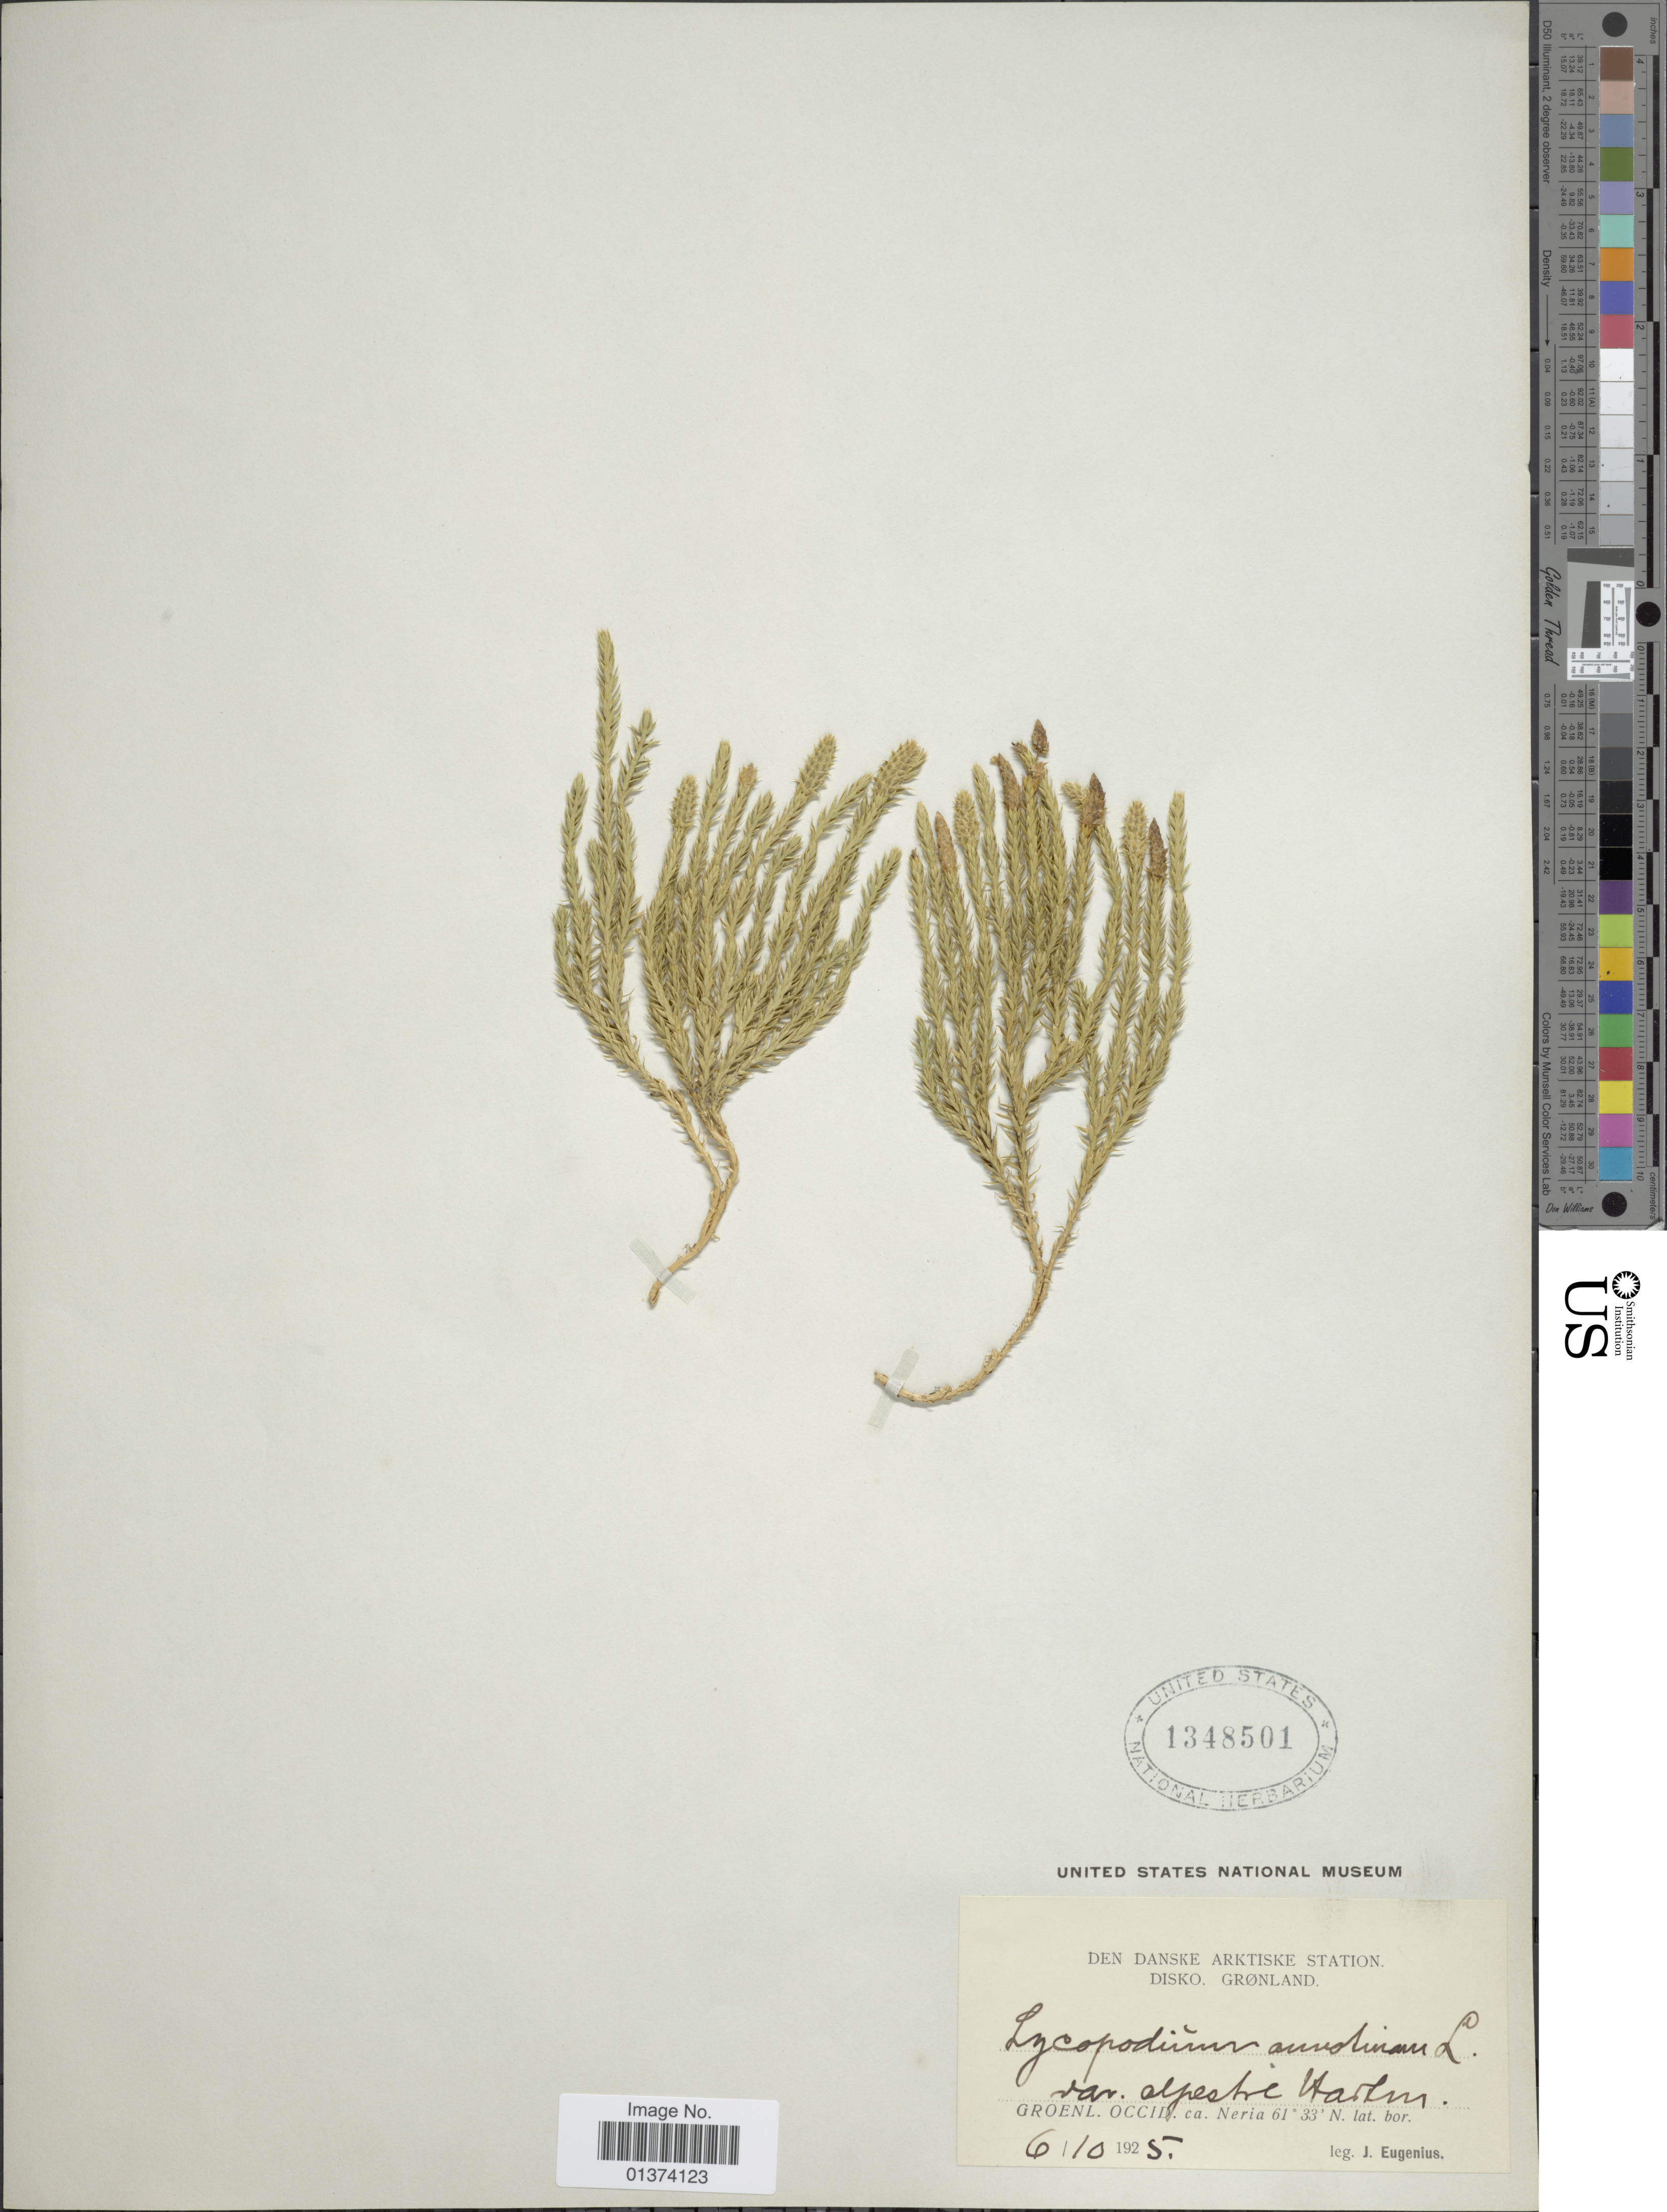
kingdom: Plantae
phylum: Tracheophyta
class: Lycopodiopsida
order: Lycopodiales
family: Lycopodiaceae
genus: Spinulum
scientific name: Spinulum annotinum subsp. annotinum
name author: (L.) A. Haines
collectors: J. Eugenius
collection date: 1925-10-06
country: Greenland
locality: Groenl. Occid. ca. Neria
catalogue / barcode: US 1348501